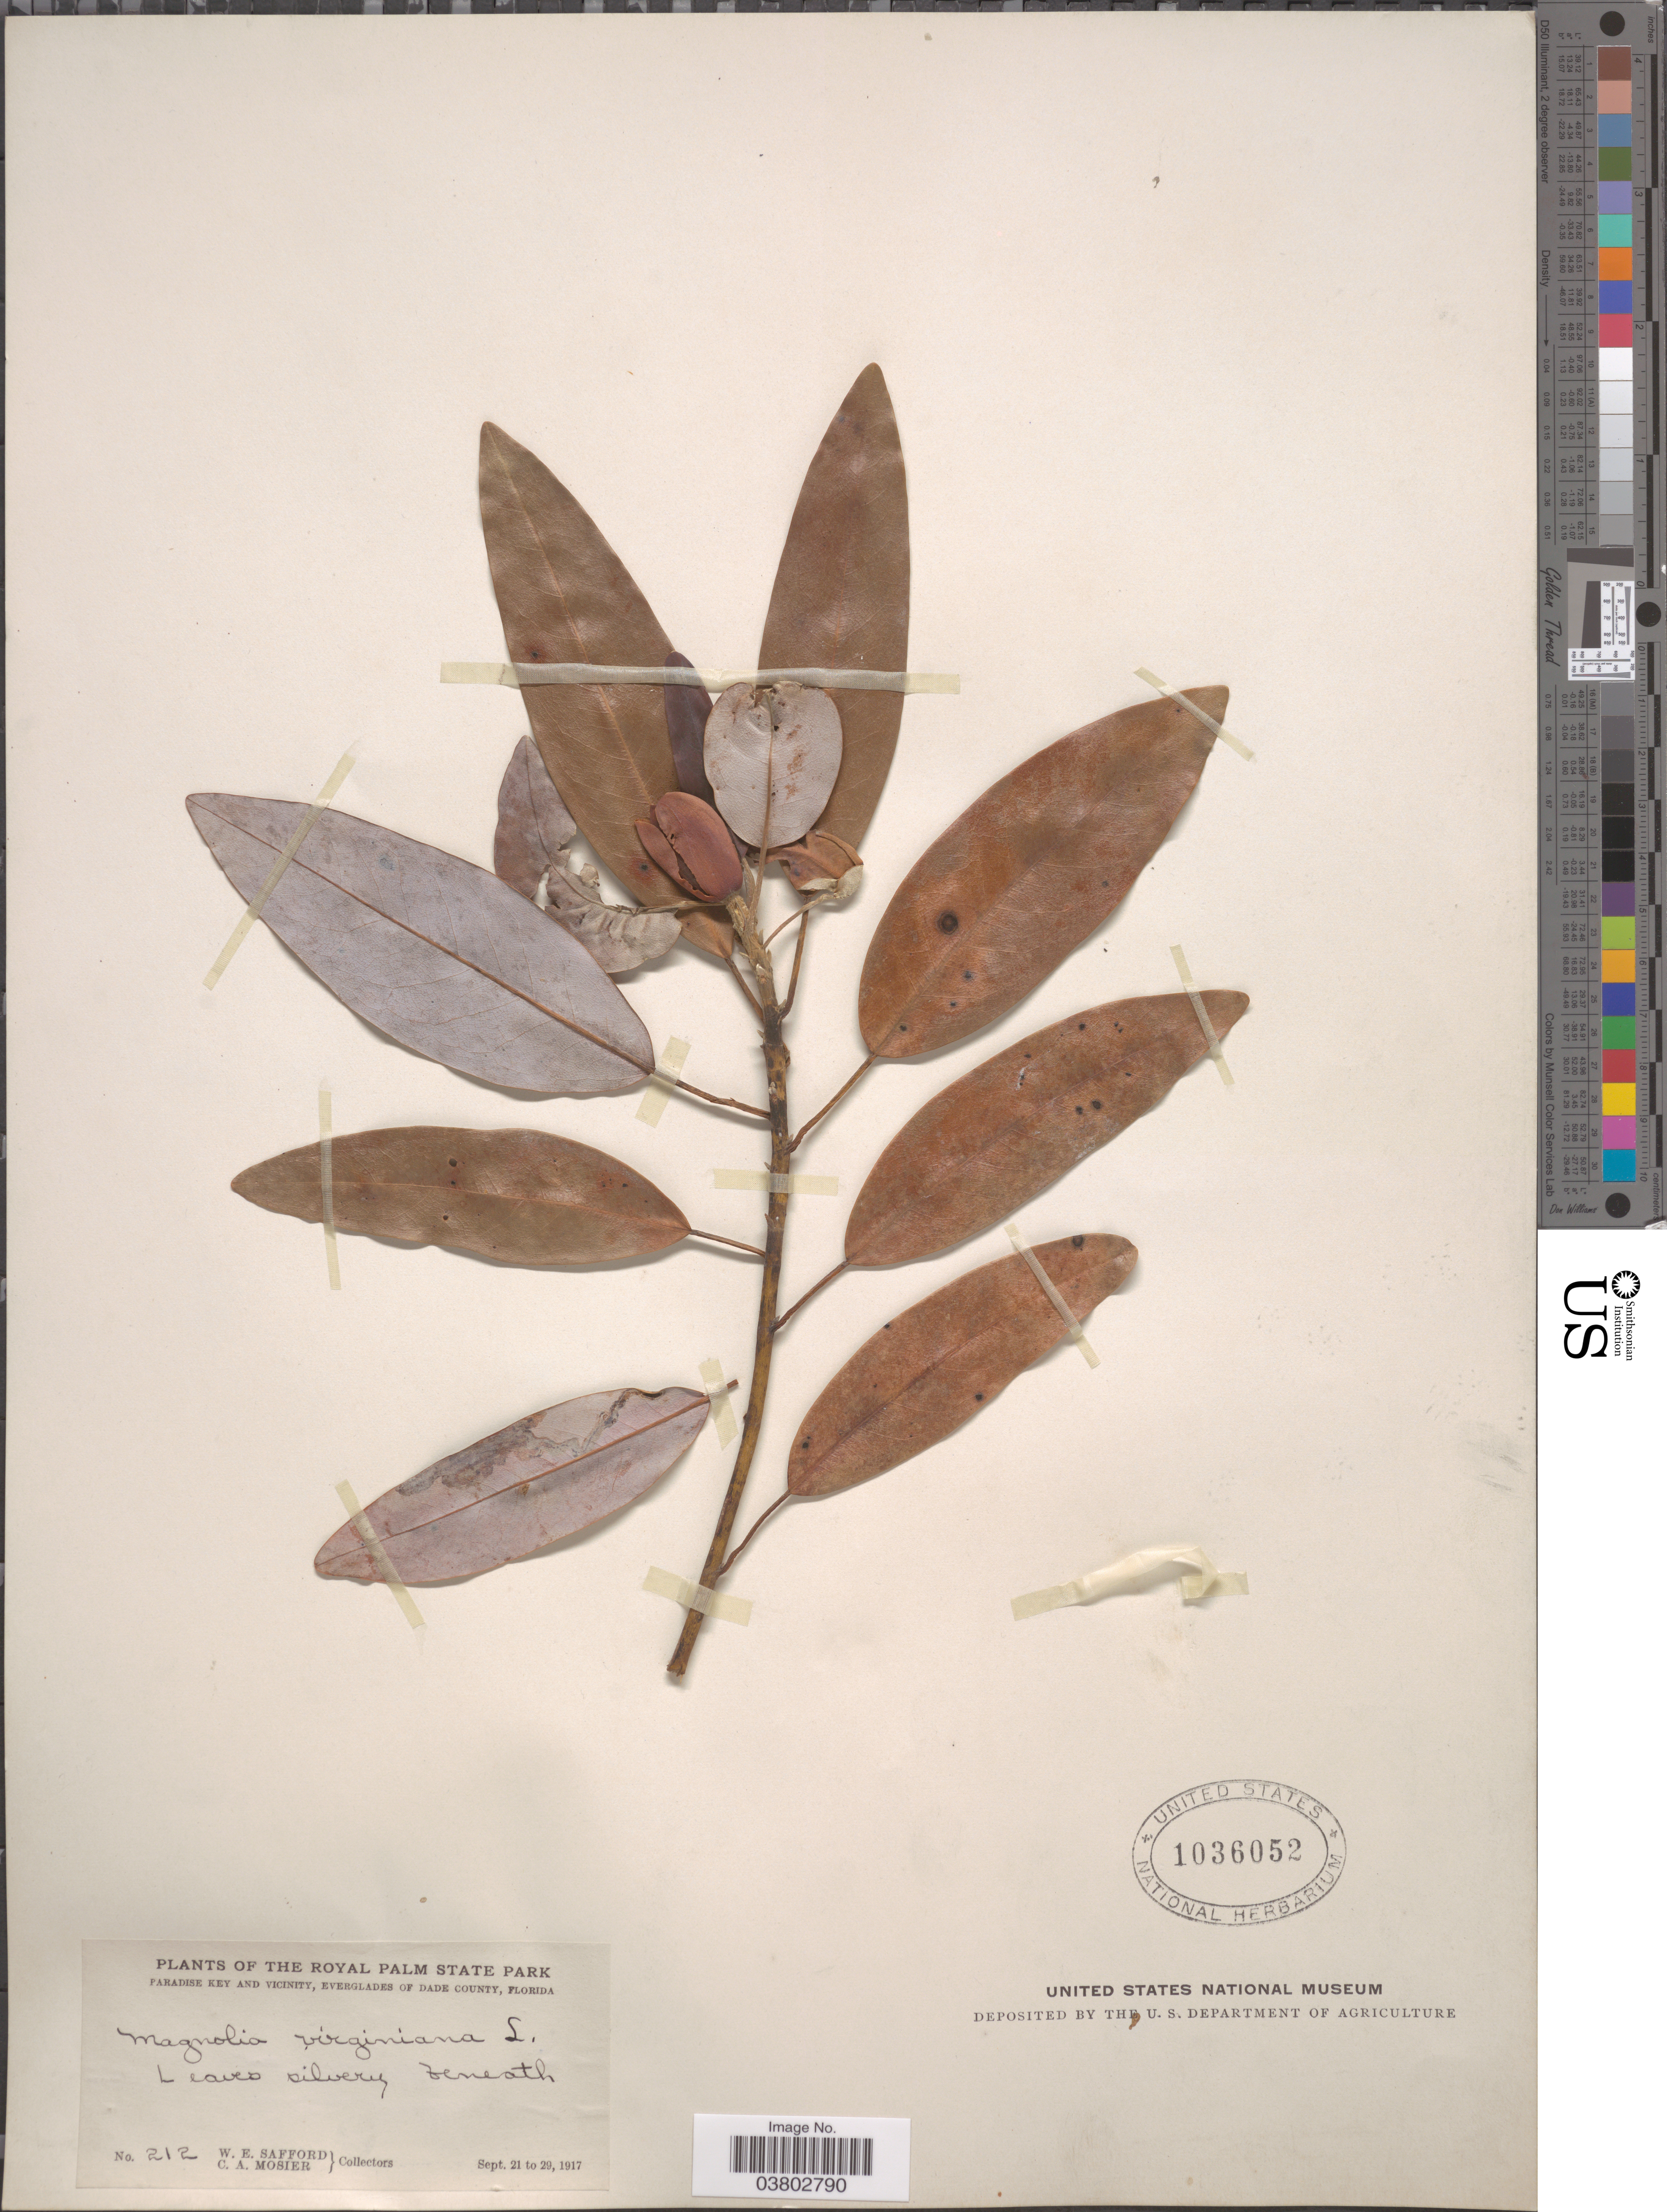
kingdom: Plantae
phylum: Tracheophyta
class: Magnoliopsida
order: Magnoliales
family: Magnoliaceae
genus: Magnolia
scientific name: Magnolia virginiana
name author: L.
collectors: W. E. Safford & C. A. Mosier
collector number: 212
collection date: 1917-09-21/1917-09-29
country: United States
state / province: Florida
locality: The Royal Palm State Park. Paradise Key and Vicinity, Everglades of Dade County.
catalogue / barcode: US 1036052